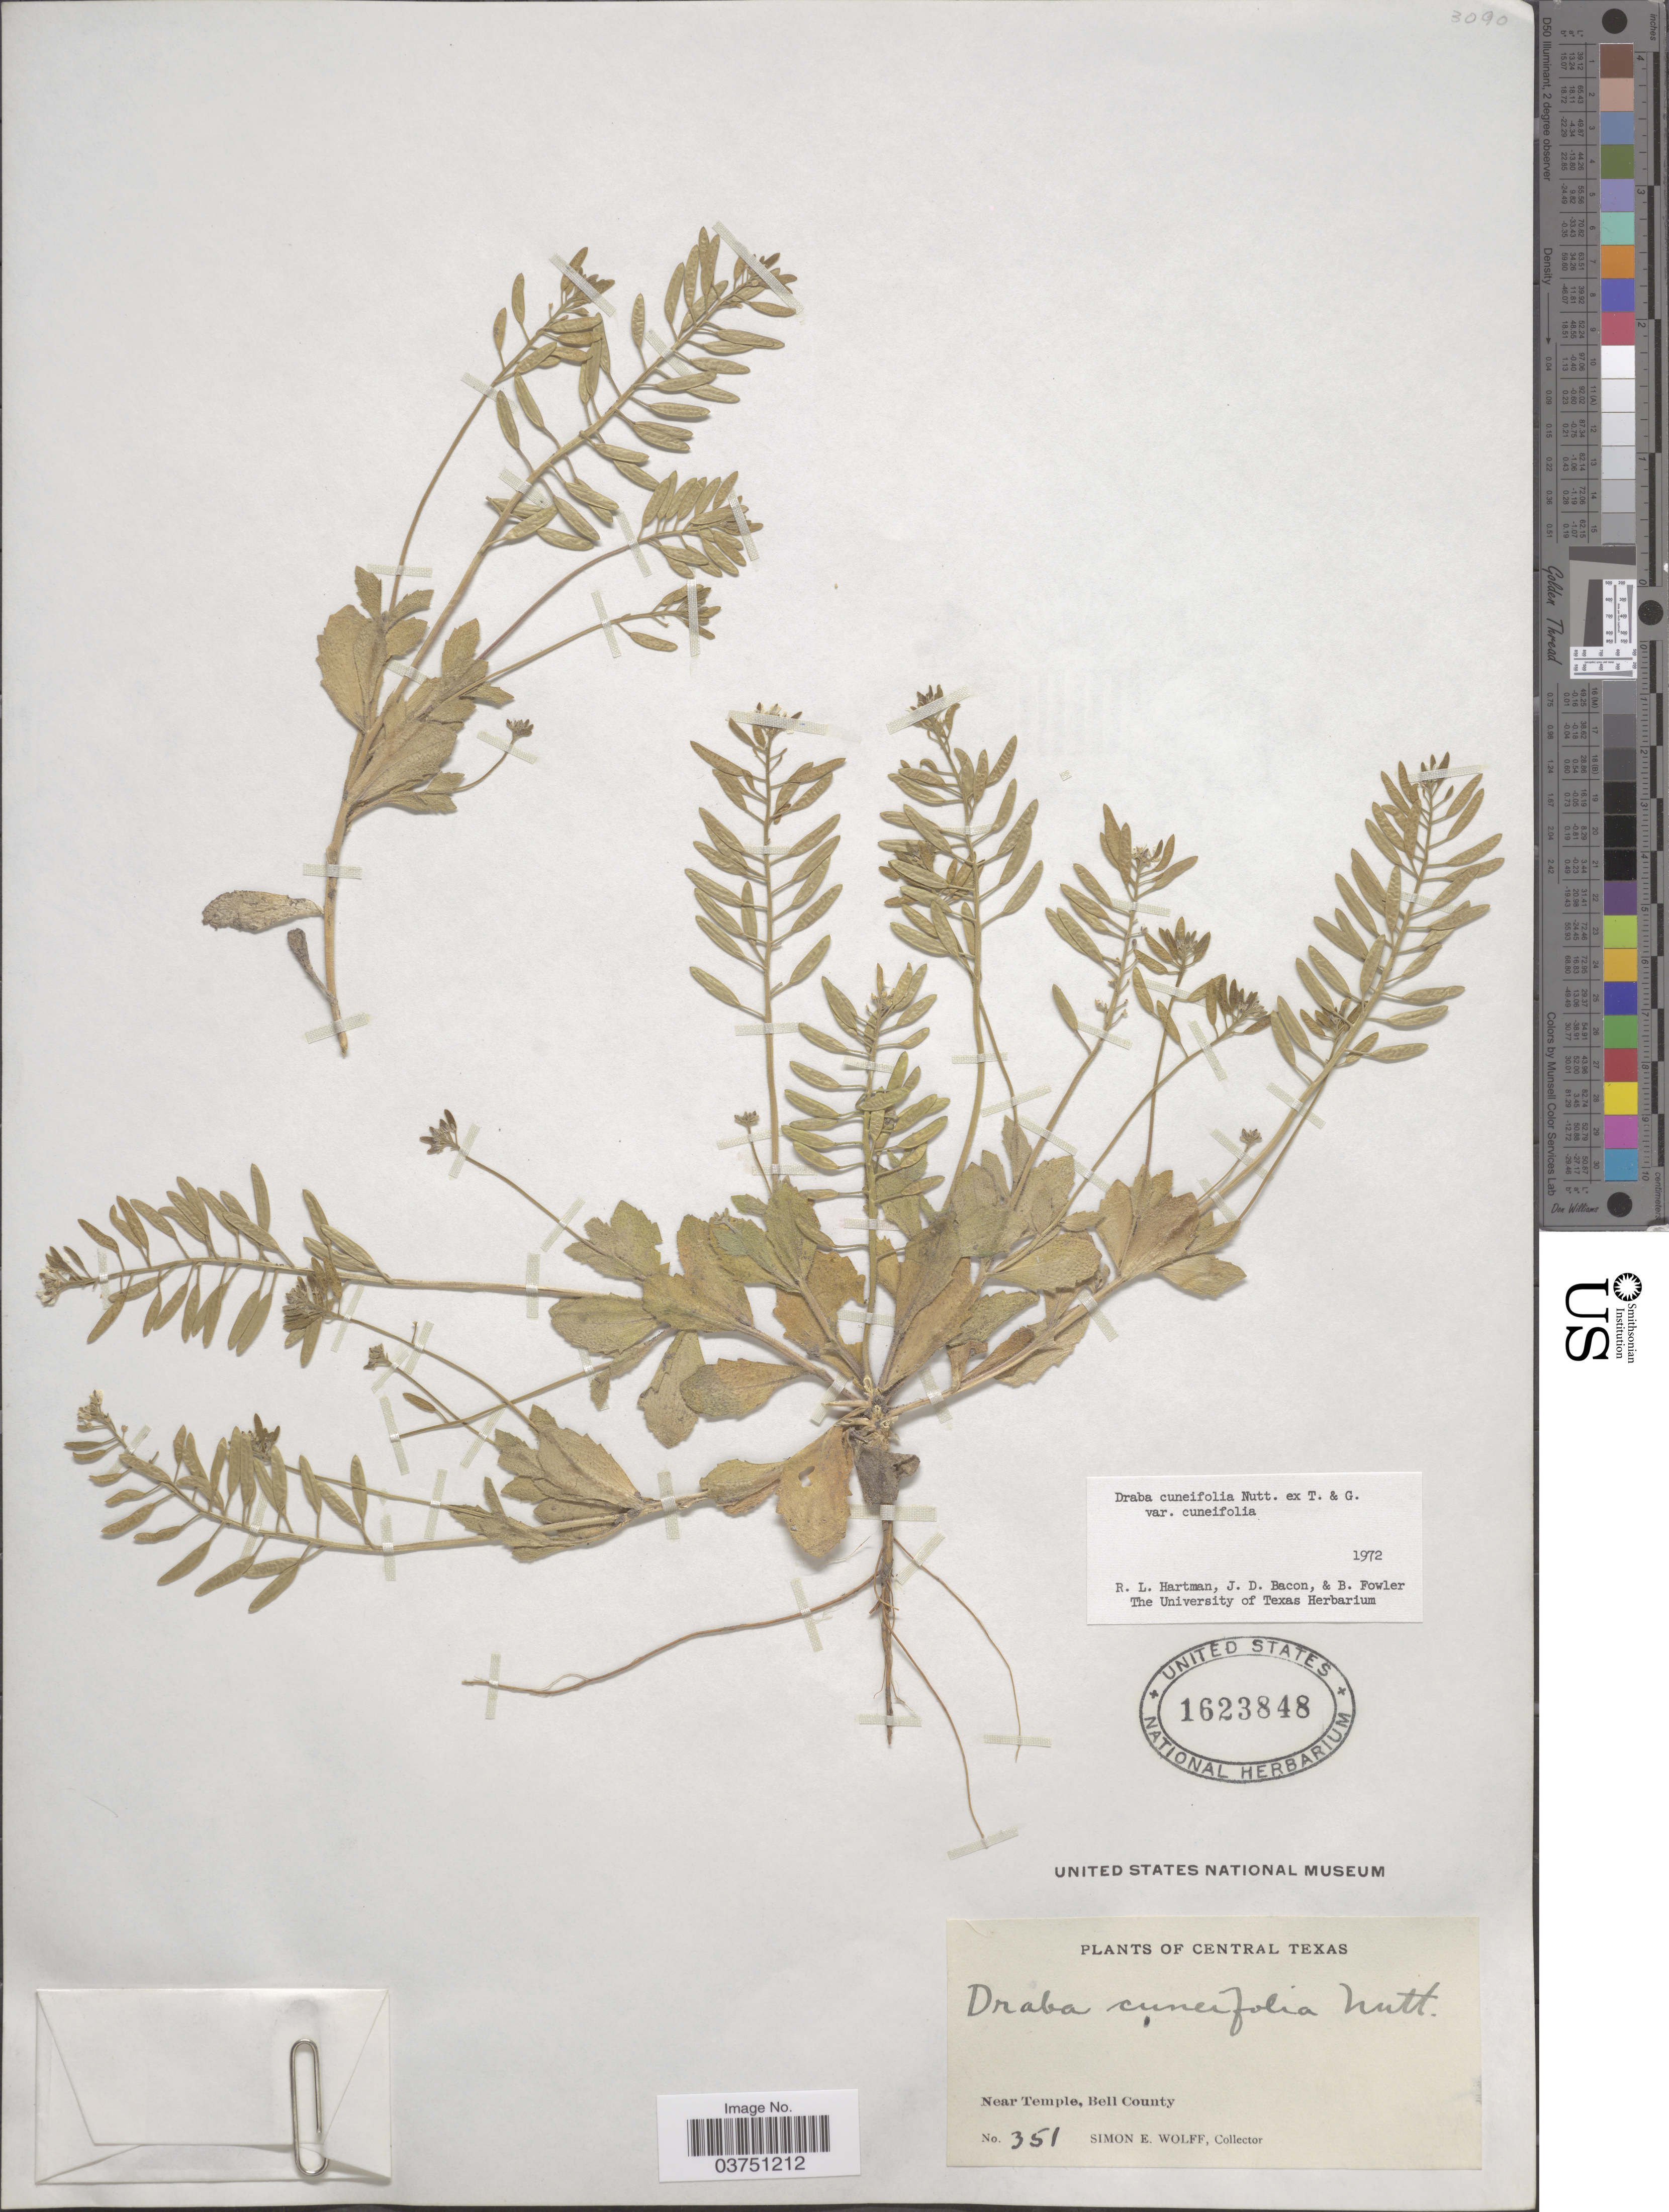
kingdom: Plantae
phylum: Tracheophyta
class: Magnoliopsida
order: Brassicales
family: Brassicaceae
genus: Draba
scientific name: Draba cuneifolia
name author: Nutt.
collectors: S. E. Wolff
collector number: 351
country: United States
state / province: Texas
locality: Central Texas; Near Temple, Bell County.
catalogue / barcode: US 1623848